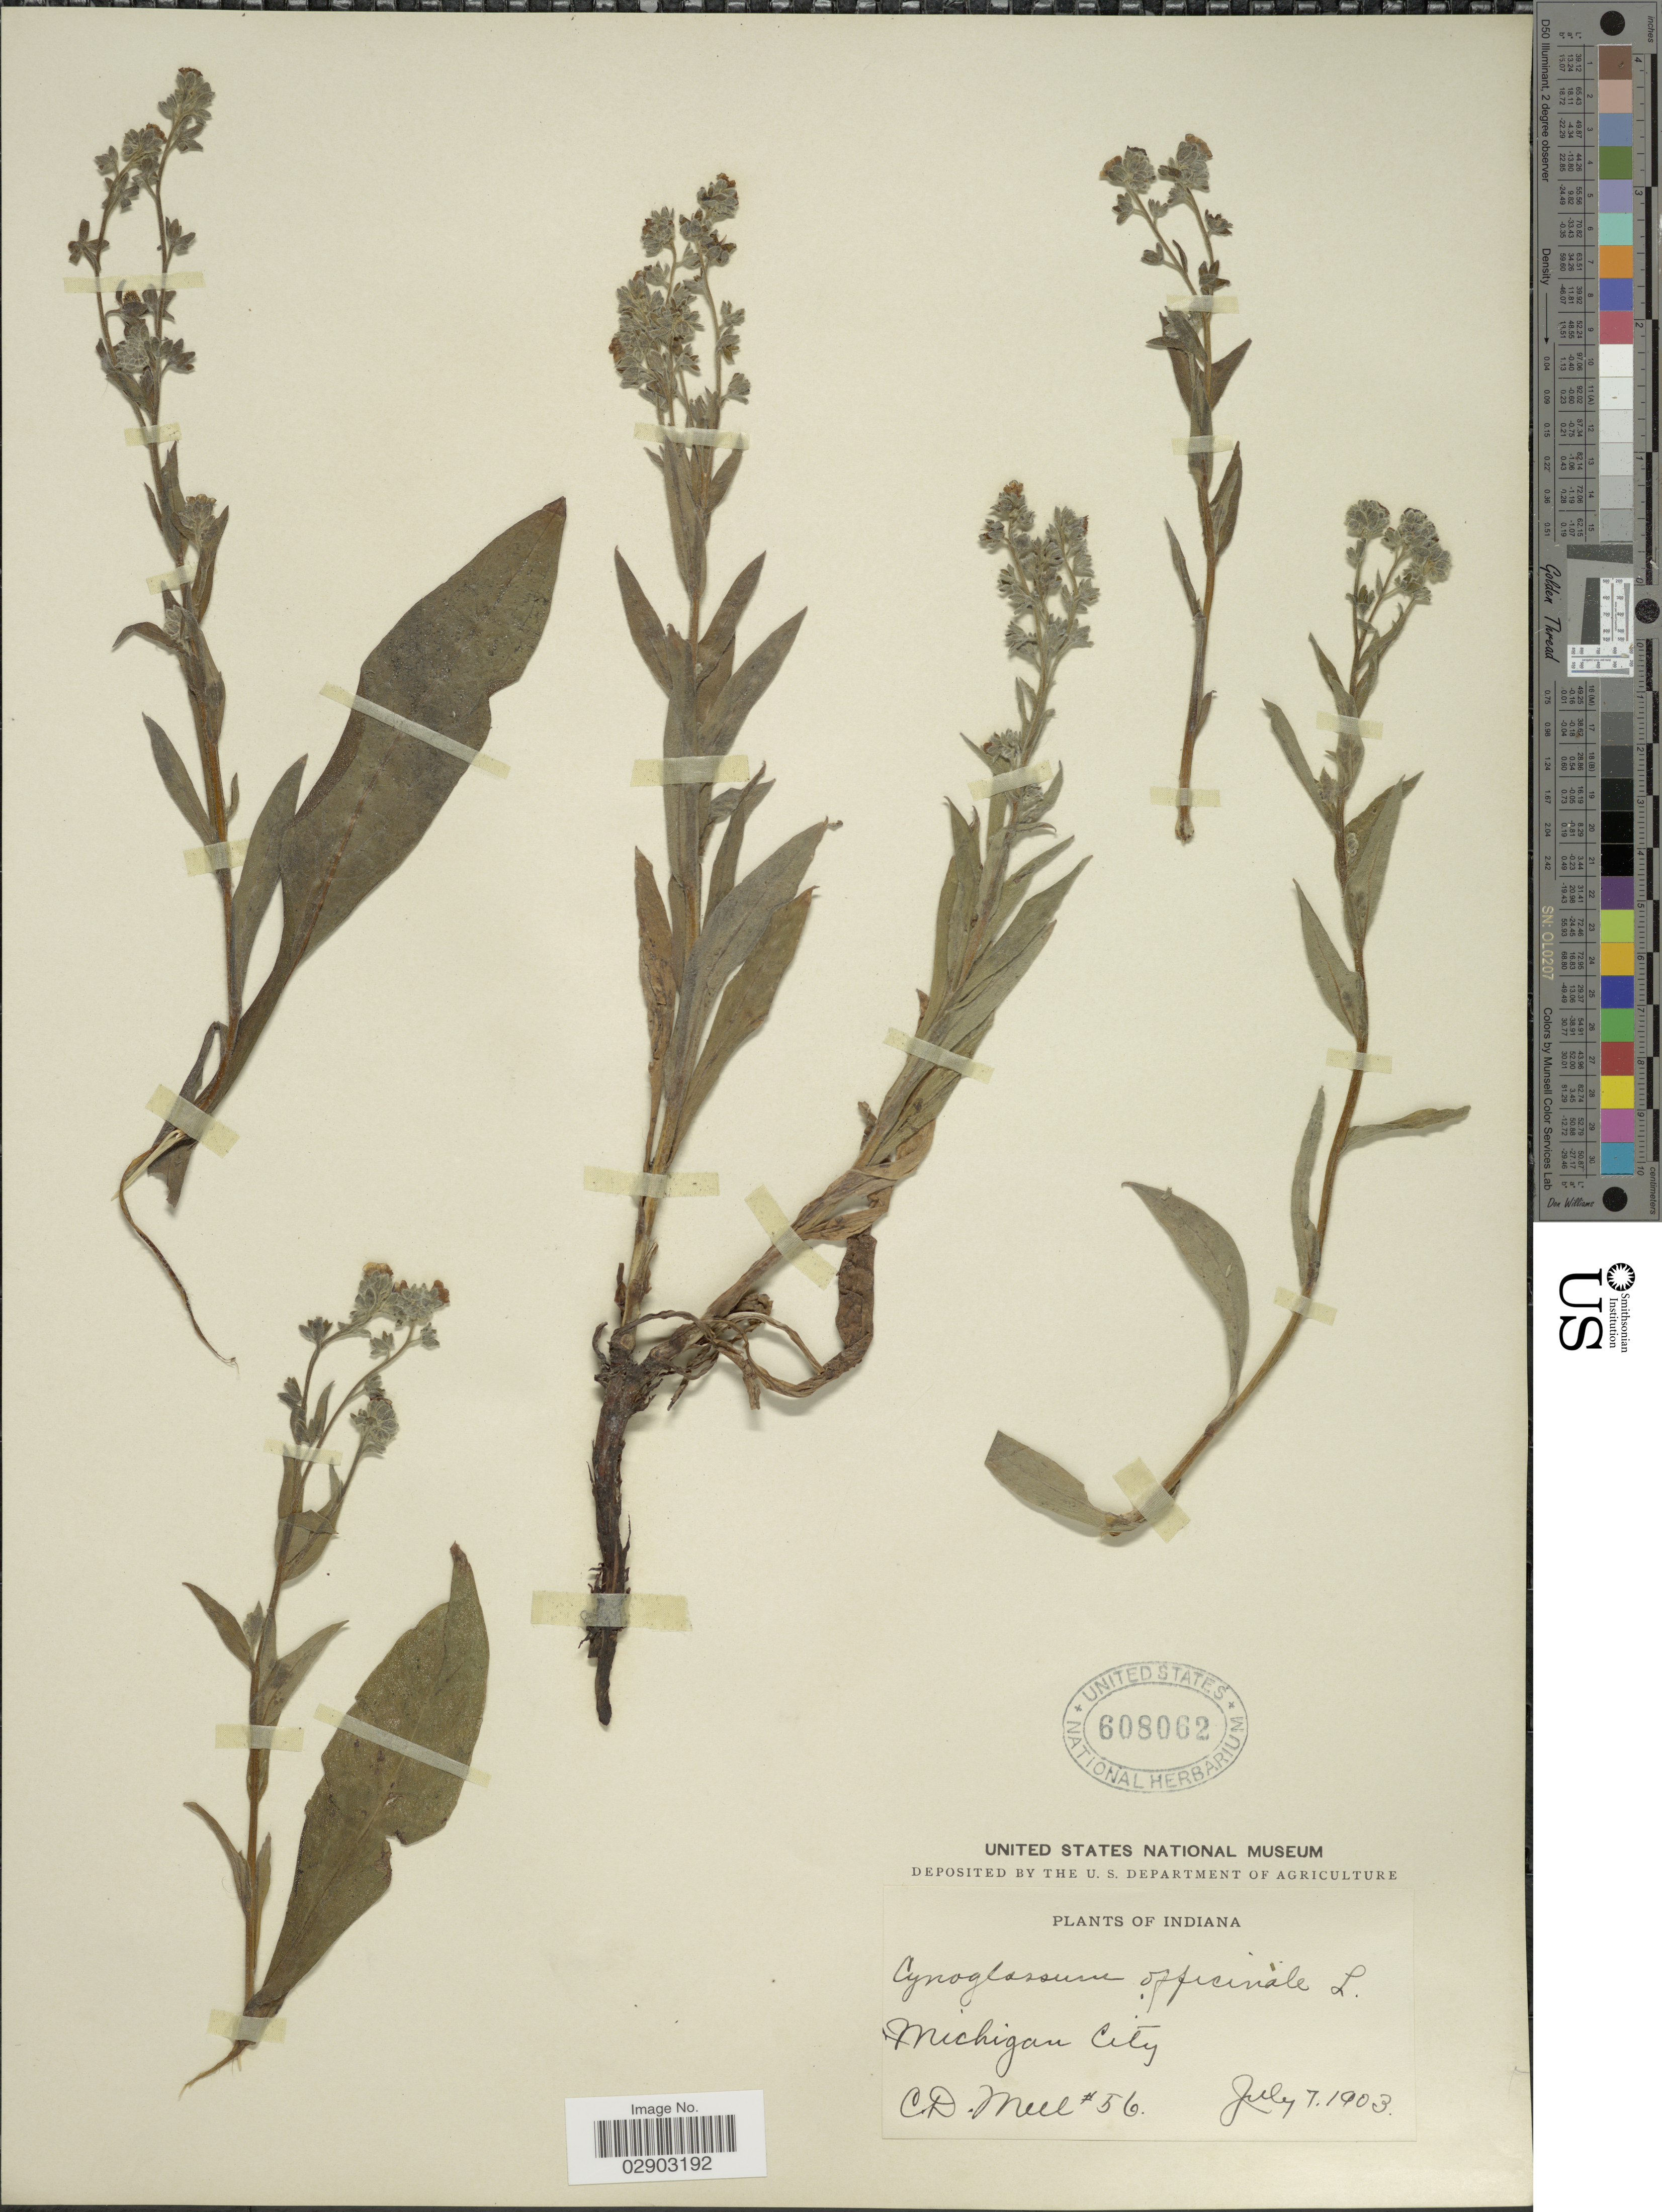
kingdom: Plantae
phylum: Tracheophyta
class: Magnoliopsida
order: Boraginales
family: Boraginaceae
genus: Cynoglossum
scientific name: Cynoglossum officinale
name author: L.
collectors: C. D. Mell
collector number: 56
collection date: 1903-07-07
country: United States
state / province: Indiana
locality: Michigan City.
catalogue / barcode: US 608062